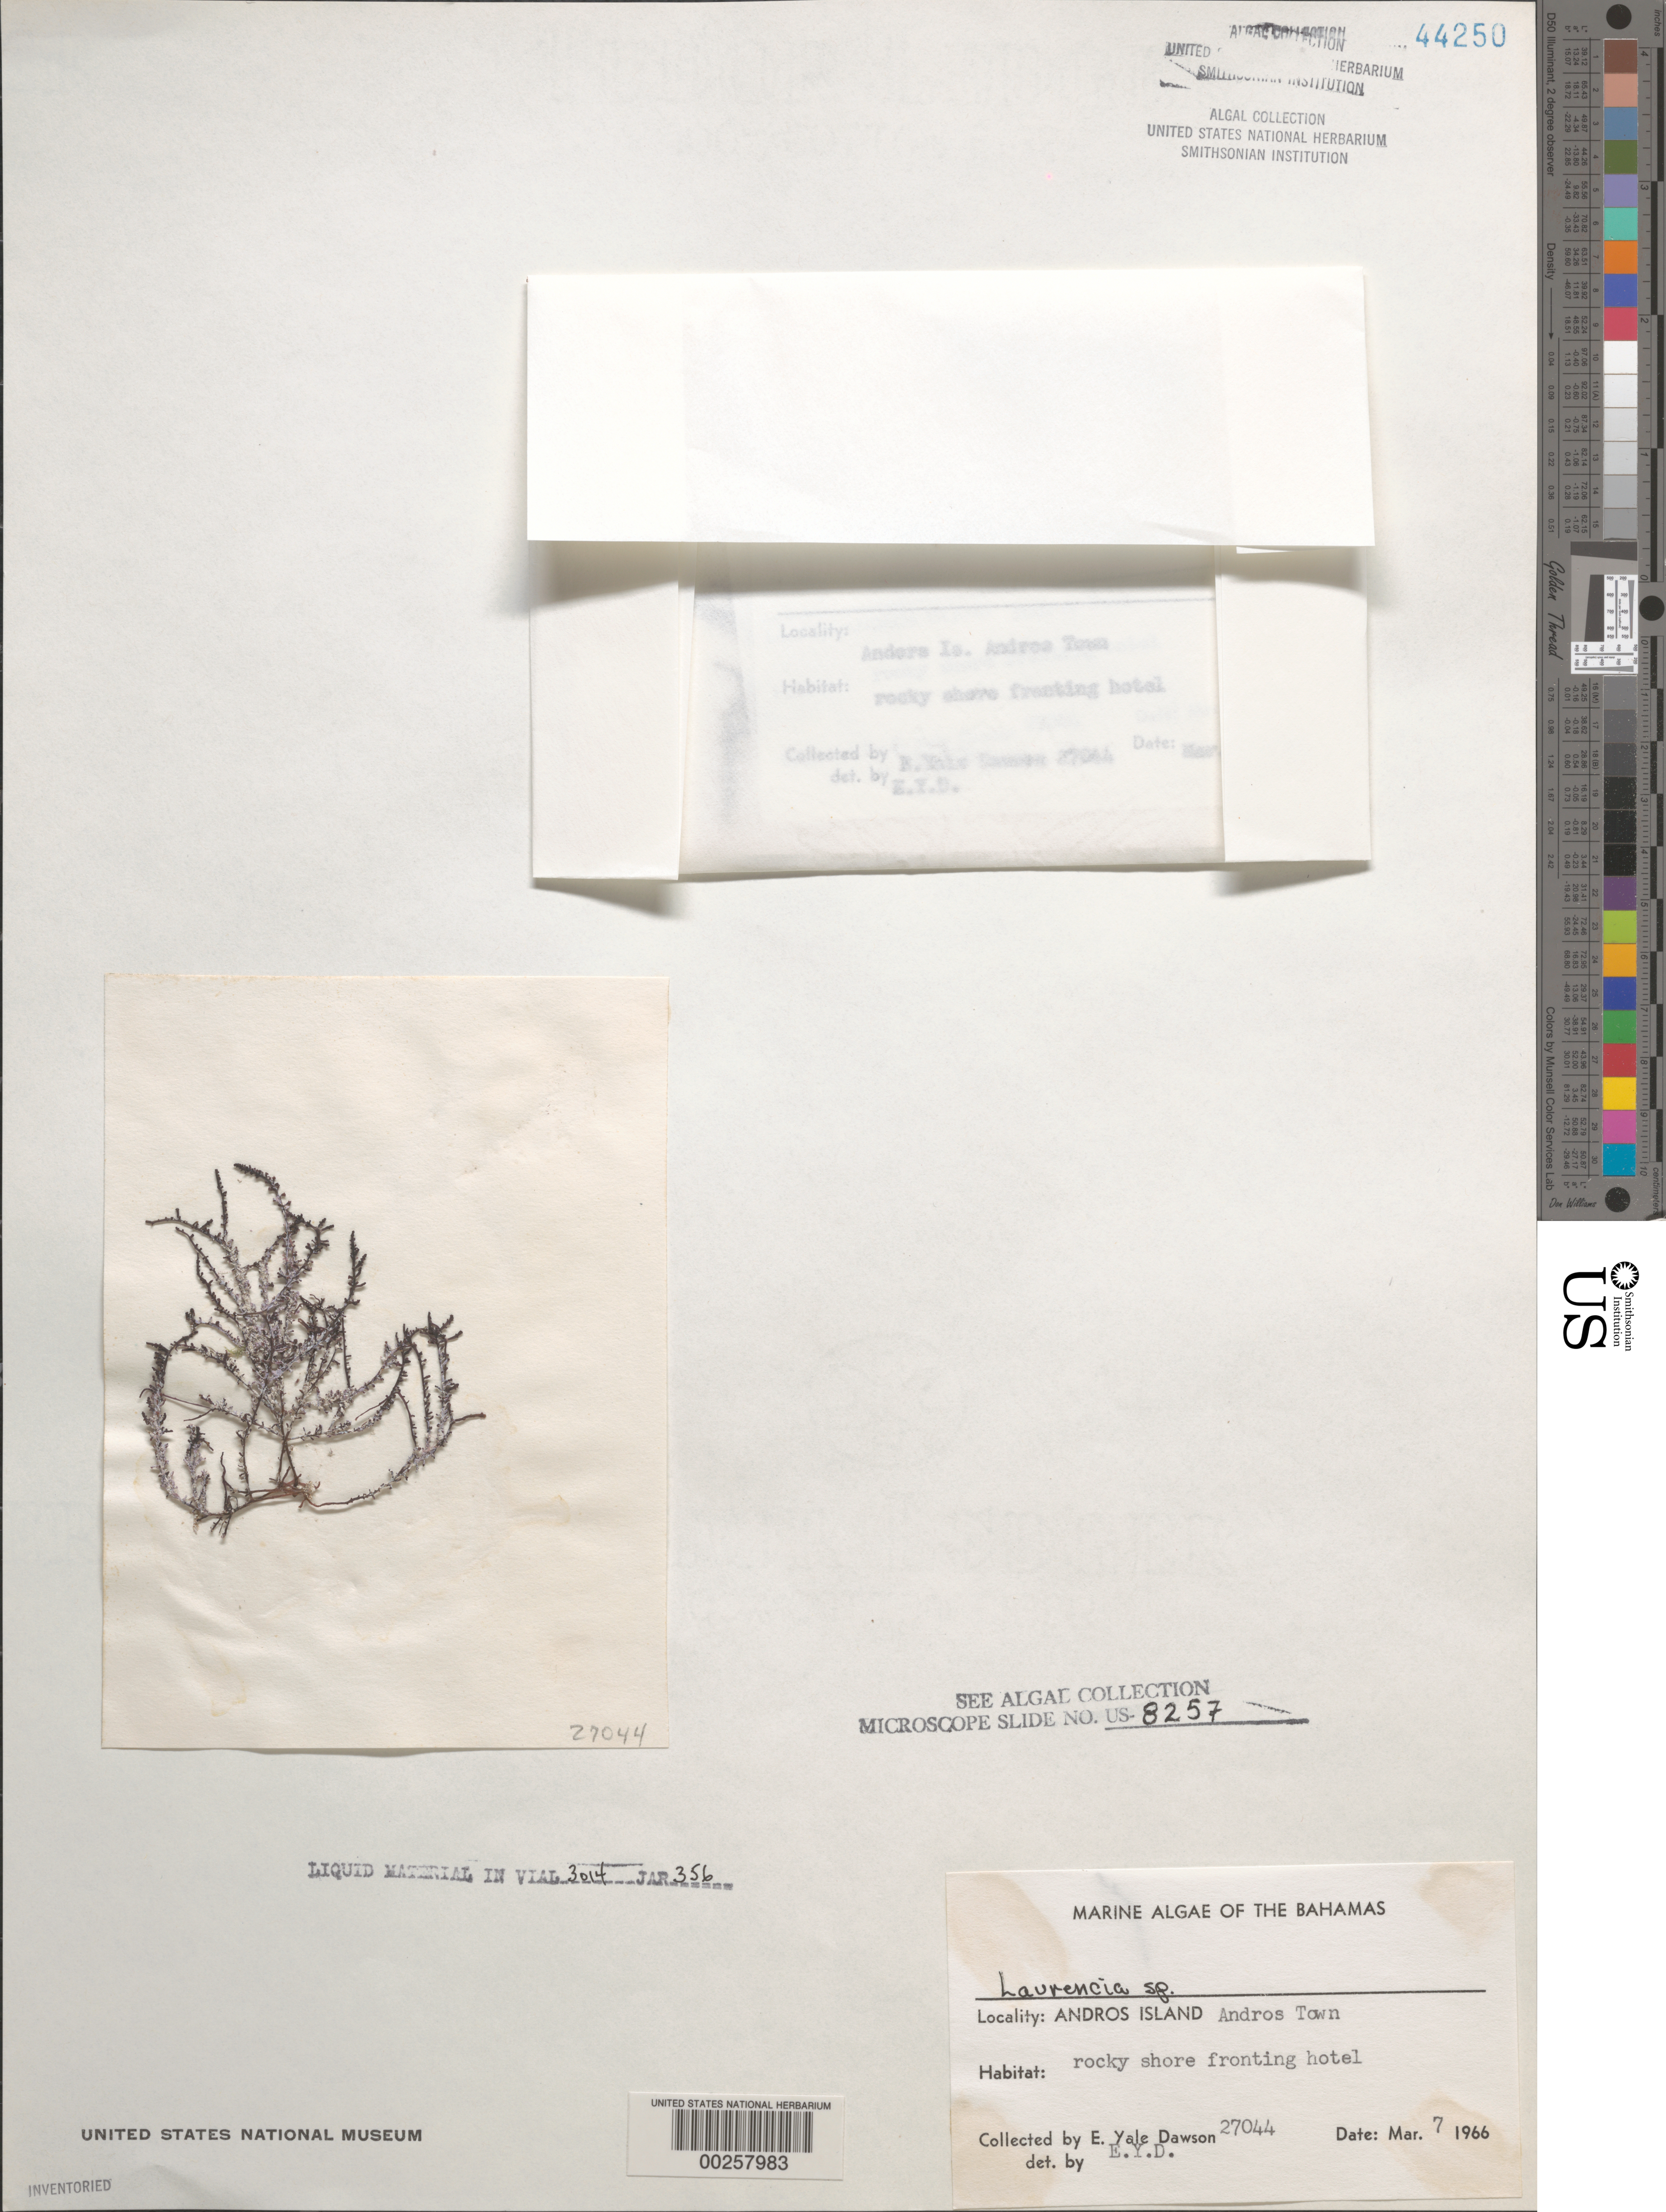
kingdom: Plantae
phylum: Rhodophyta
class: Florideophyceae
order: Ceramiales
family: Rhodomelaceae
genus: Laurencia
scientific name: Laurencia sp.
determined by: Dawson, E. Y.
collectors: E. Y. Dawson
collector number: EYD 27044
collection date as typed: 07 Mar 1966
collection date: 1966-03-07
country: Bahamas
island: Andros Island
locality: Andros Town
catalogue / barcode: US 44250